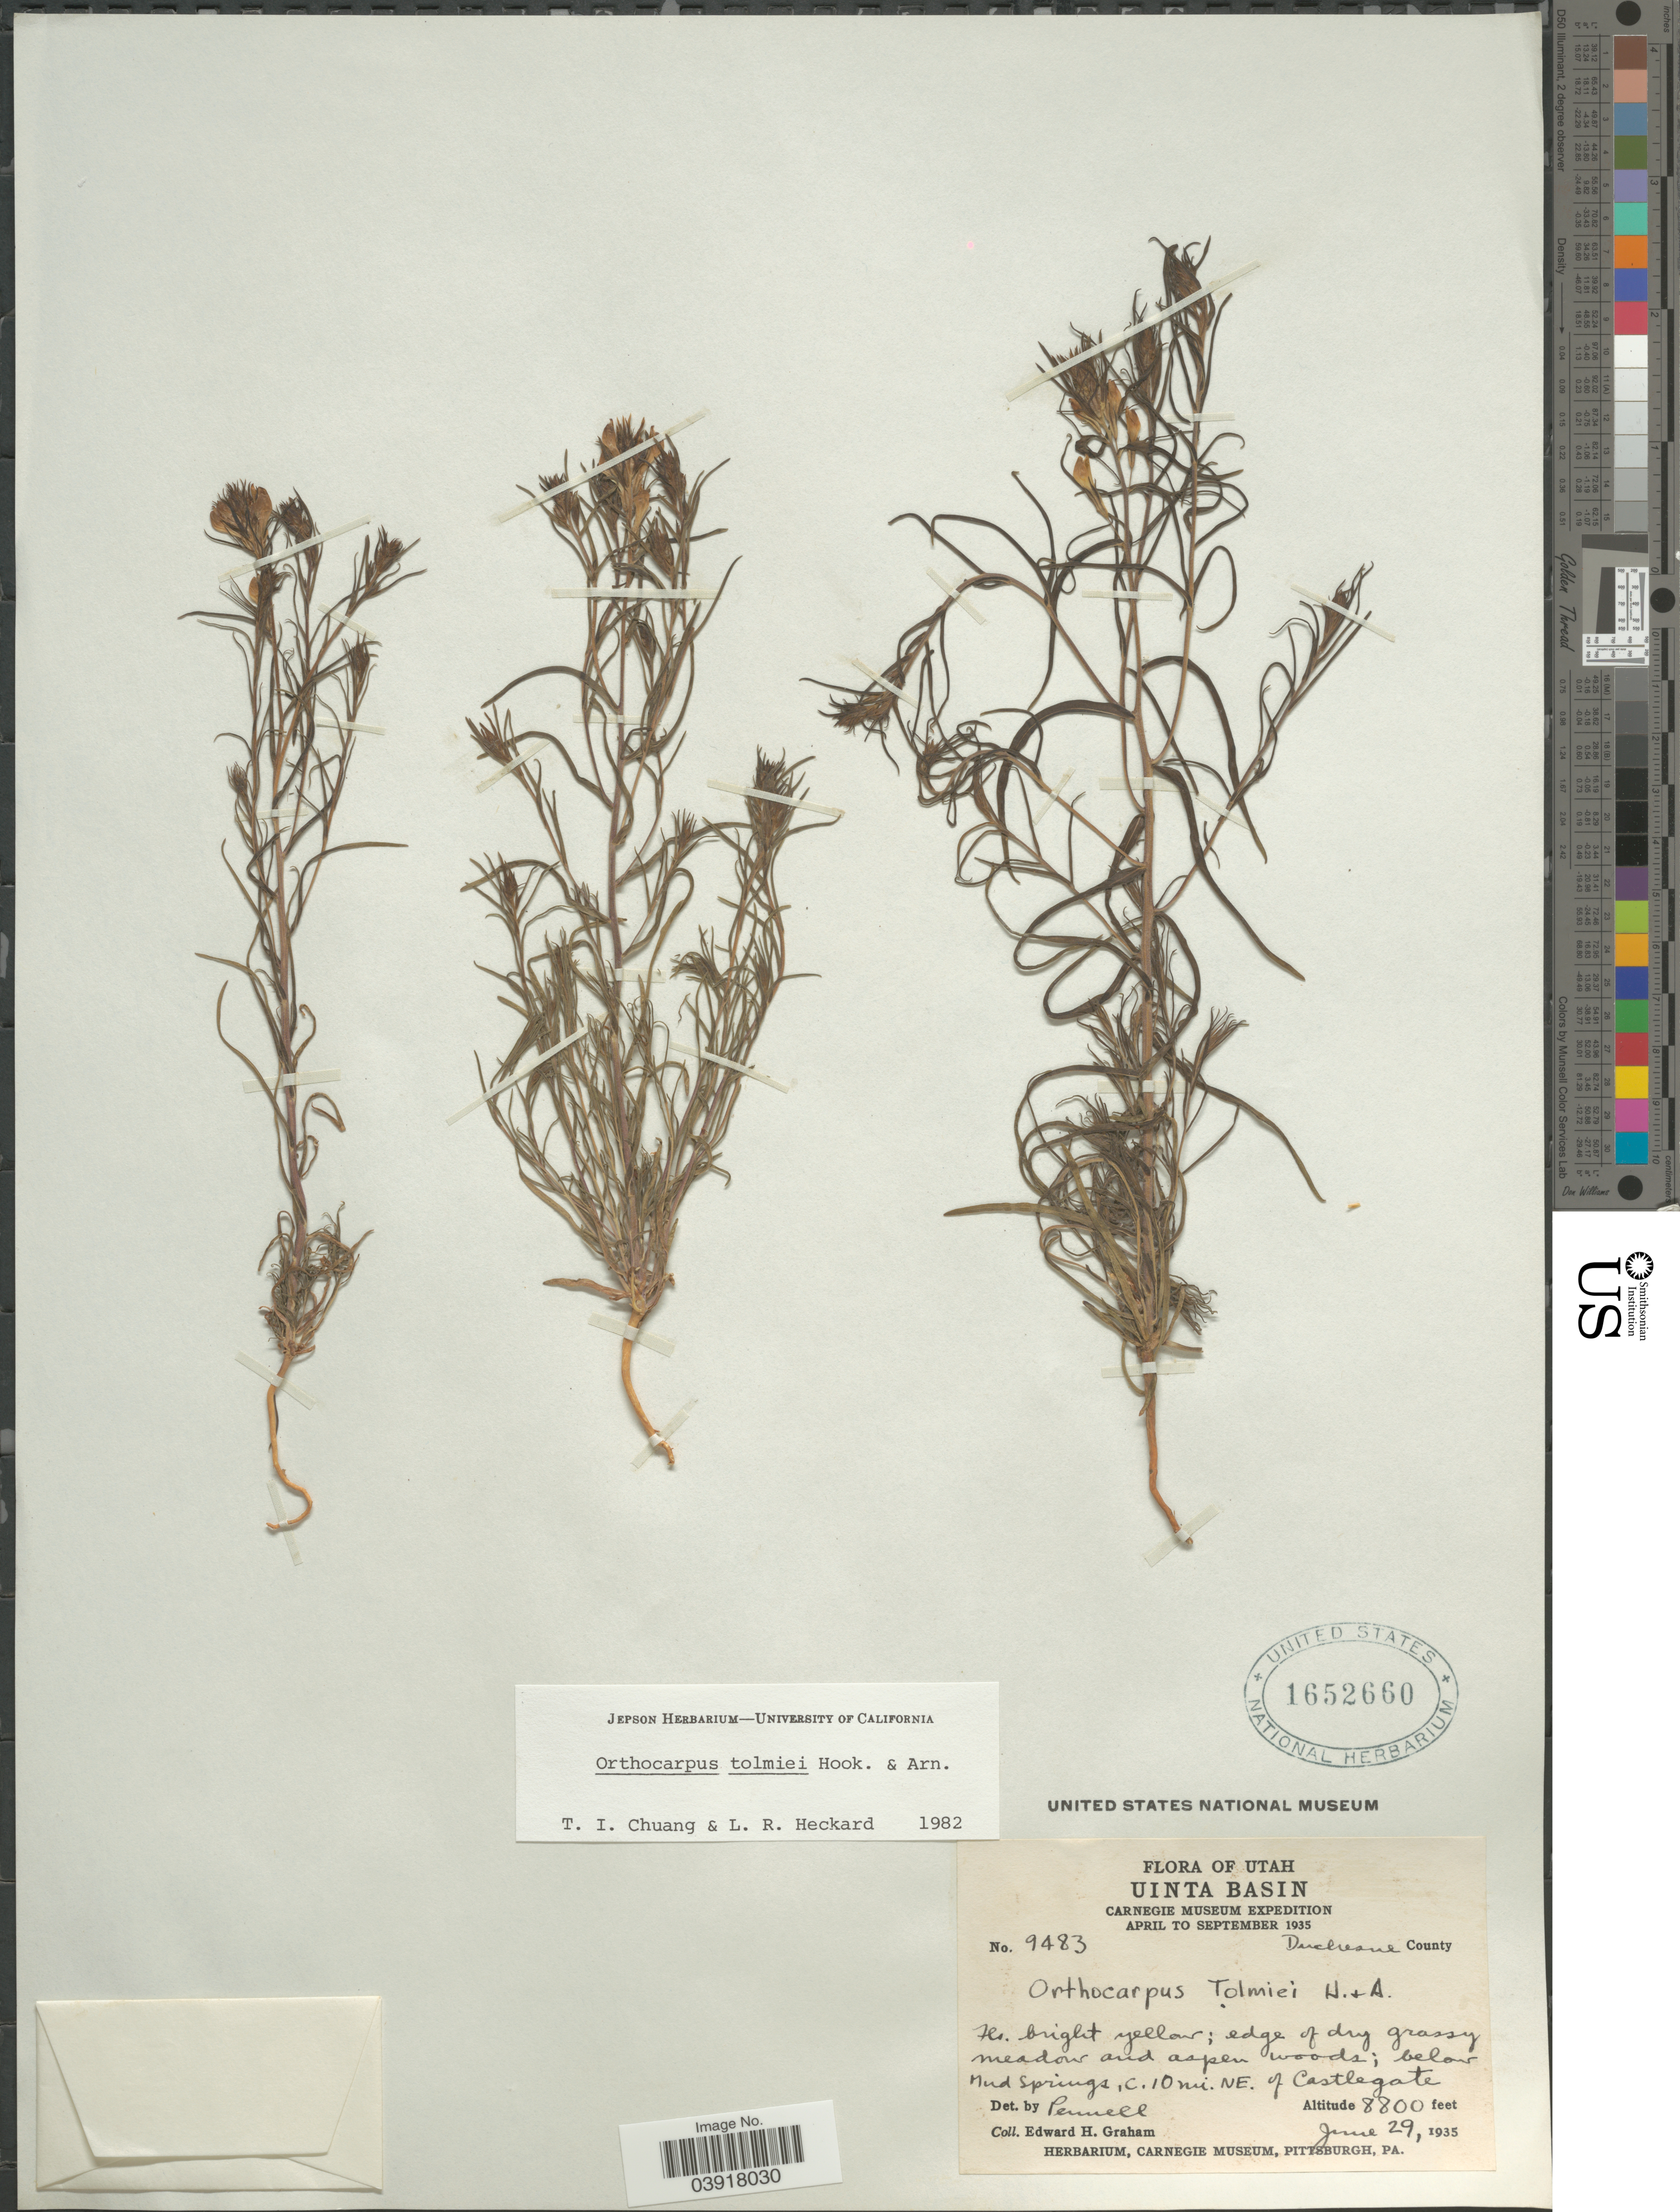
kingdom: Plantae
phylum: Tracheophyta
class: Magnoliopsida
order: Lamiales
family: Orobanchaceae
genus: Orthocarpus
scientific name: Orthocarpus tolmiei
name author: Hook. & Arn.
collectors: E. H. Graham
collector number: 9483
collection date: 1935-06-29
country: United States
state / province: Utah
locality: Uinta Basin. Duchesne County. Edge of dry grassy meadow and aspen woods; below Mud Springs, c. 10 mi. NE. of Castlegate.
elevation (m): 2682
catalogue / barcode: US 1652660